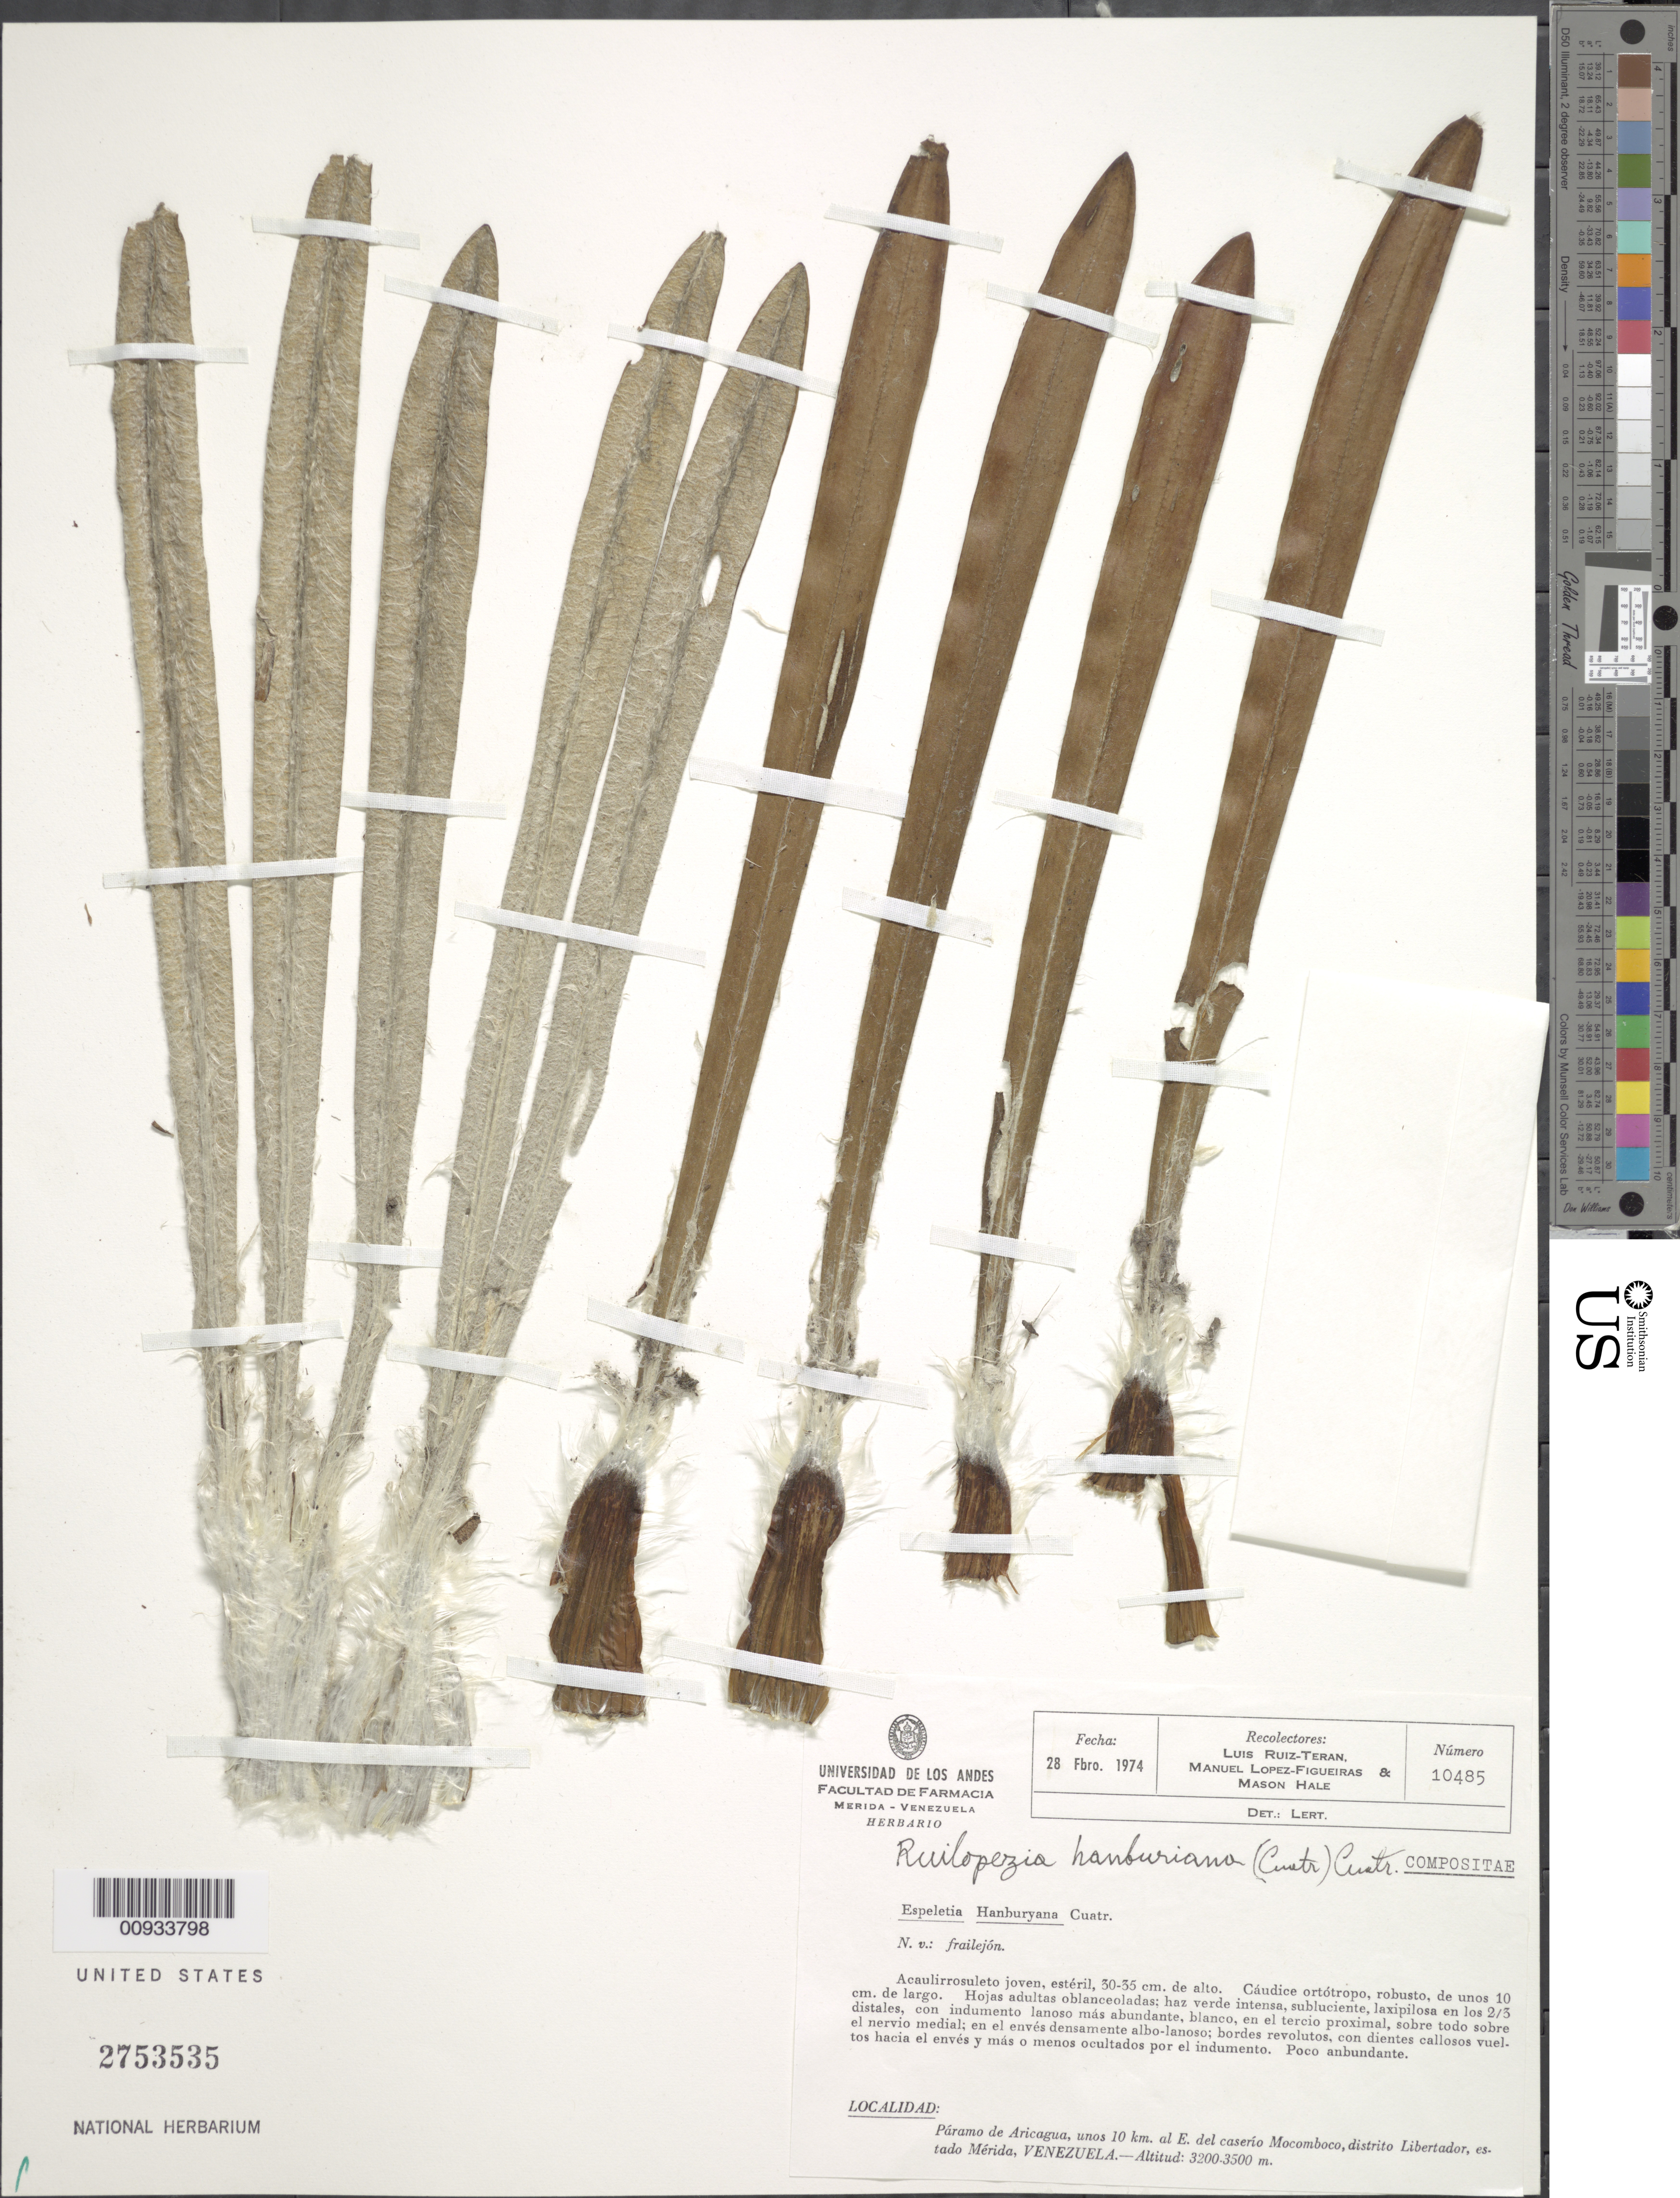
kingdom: Plantae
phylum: Tracheophyta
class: Magnoliopsida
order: Asterales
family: Asteraceae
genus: Ruilopezia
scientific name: Ruilopezia hanburiana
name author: (Cuatrec.) Cuatrec.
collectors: L. E. Ruíz-Terán, M. López Figueiras & H. Mason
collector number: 10485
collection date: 1974-02-28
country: Venezuela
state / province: Mérida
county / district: Libertador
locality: Páramo de Aricagua. Páramo de Aricagua, unos 10 km. al E. del caserio Mocomboco.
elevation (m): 3200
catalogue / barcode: US 2753535